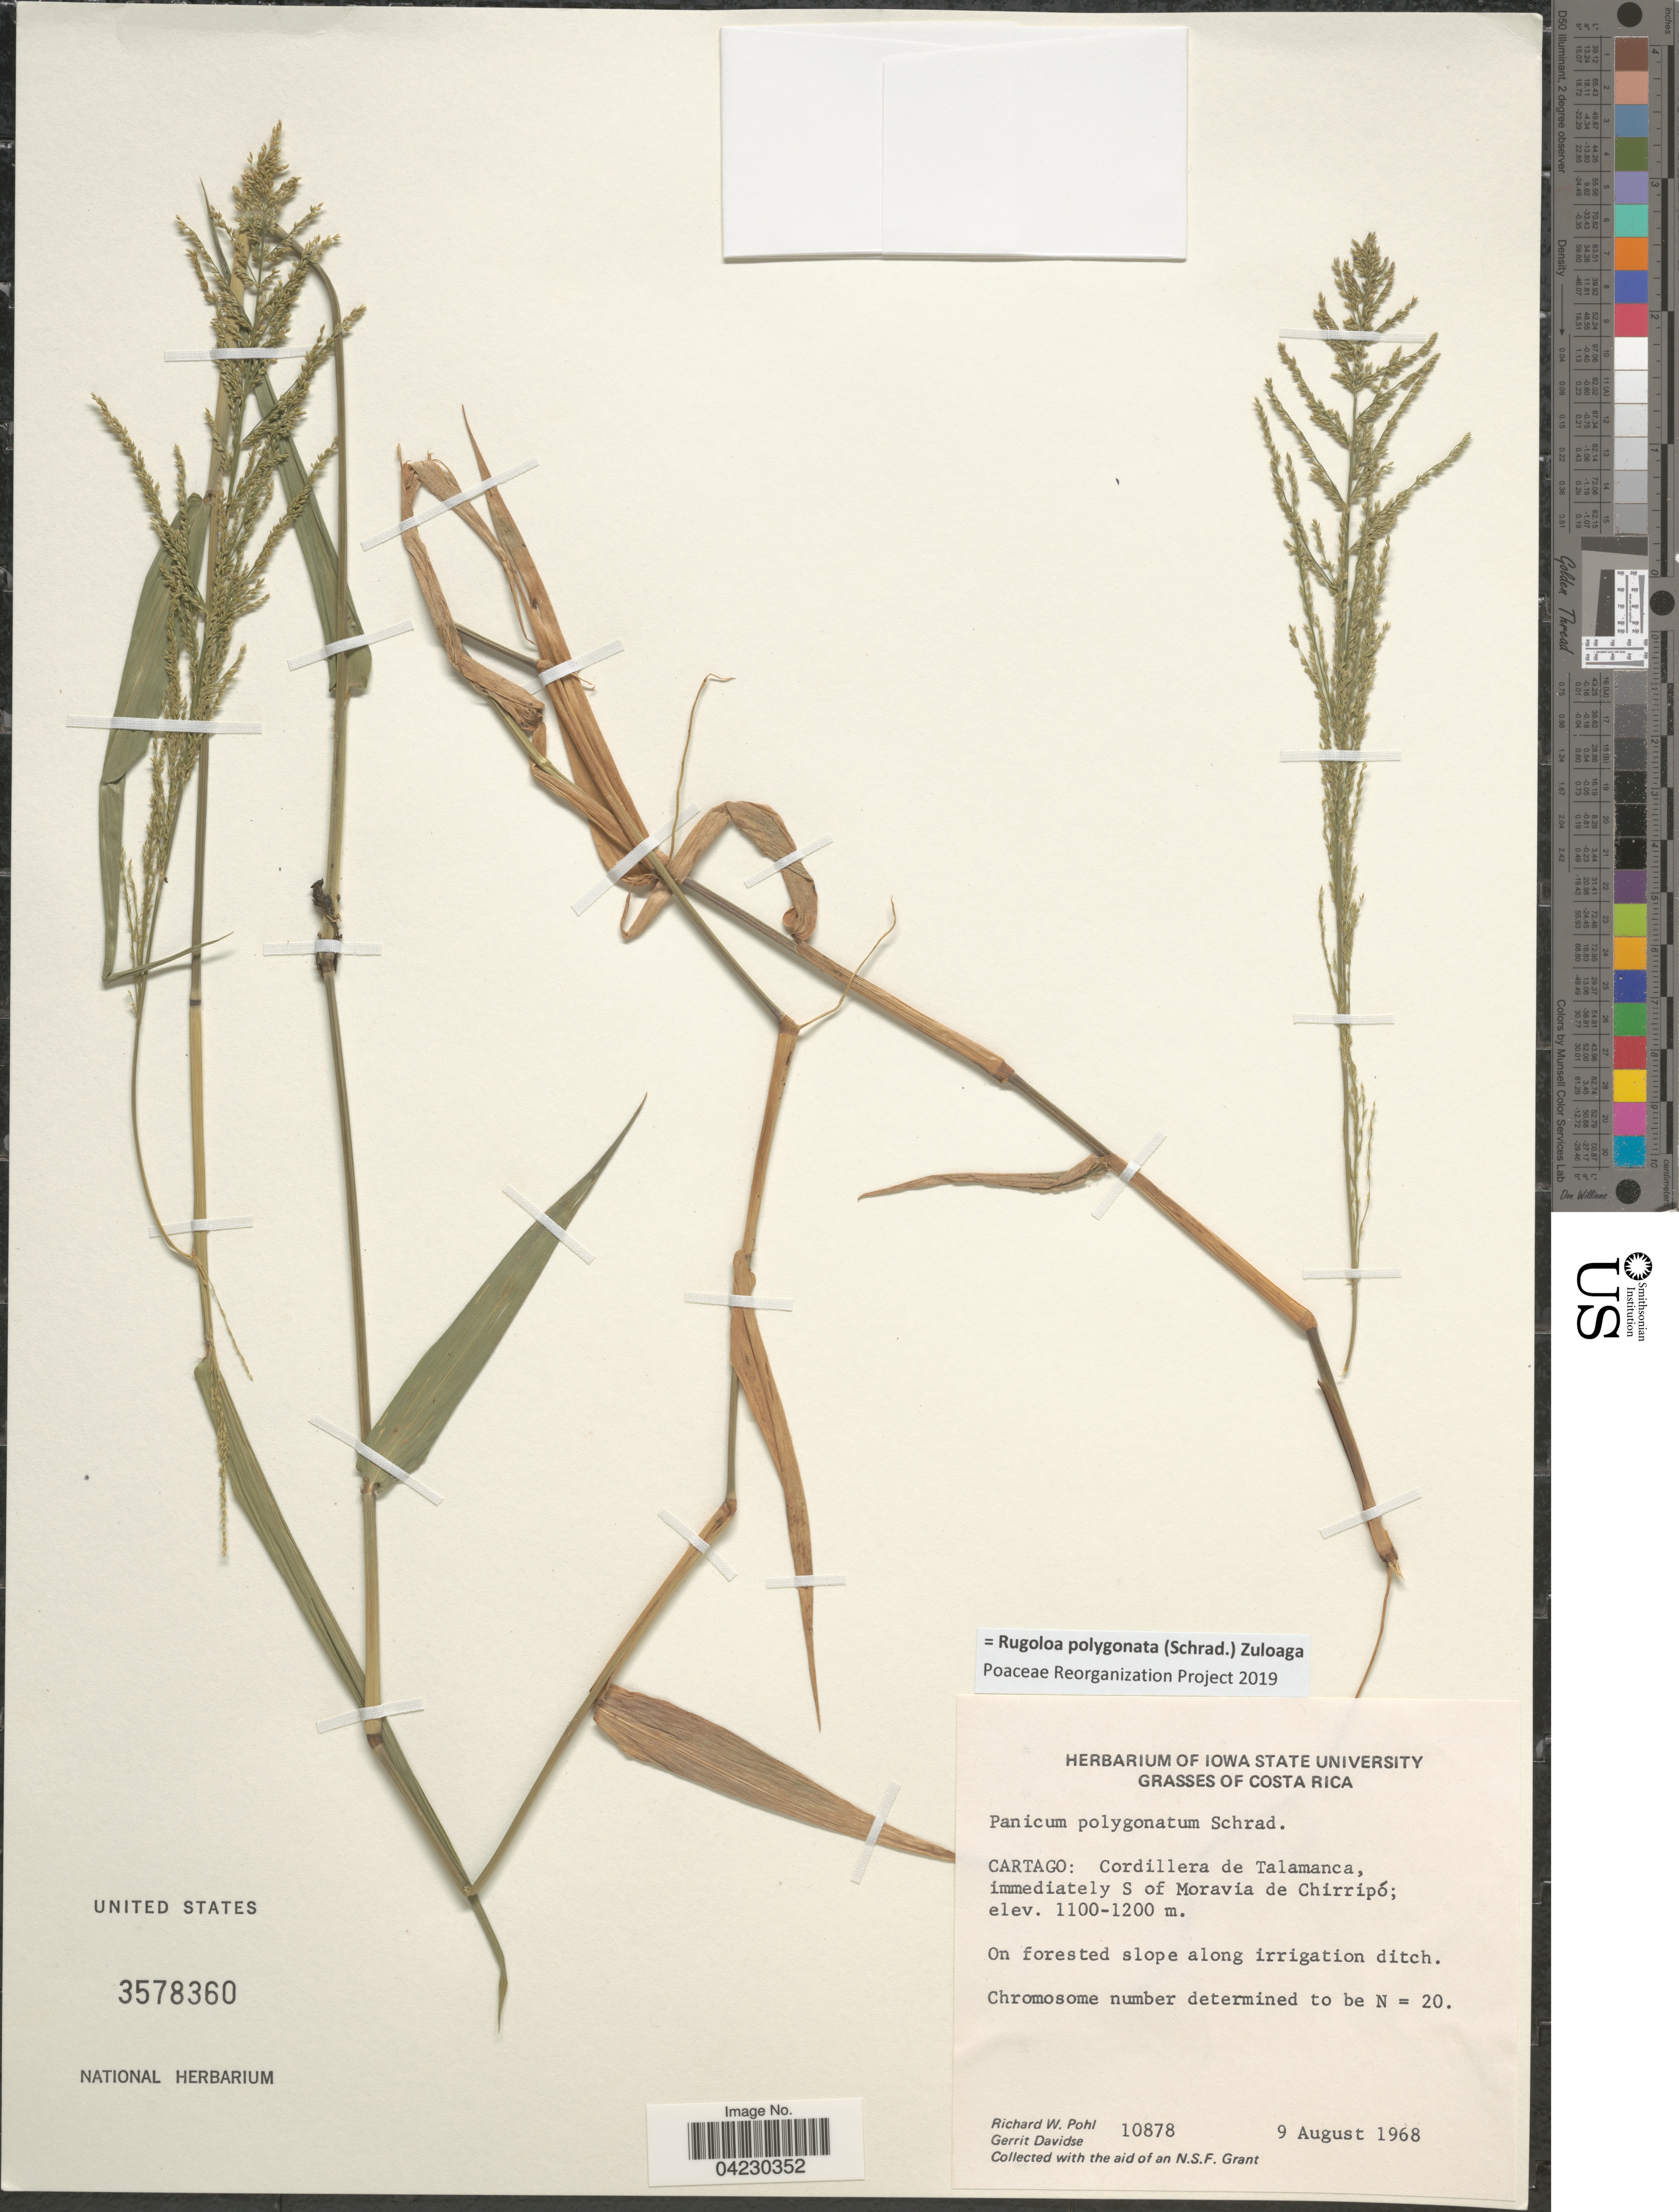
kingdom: Plantae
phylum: Tracheophyta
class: Liliopsida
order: Poales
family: Poaceae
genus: Rugoloa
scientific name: Rugoloa polygonata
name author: (Schrad.) Zuloaga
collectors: R. W. Pohl & G. Davidse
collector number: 10878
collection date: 1968-08-09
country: Costa Rica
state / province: Cartago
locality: Cordillera de Talamanca, immediately S of Moravia de Chirripó.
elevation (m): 1100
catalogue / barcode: US 3578360